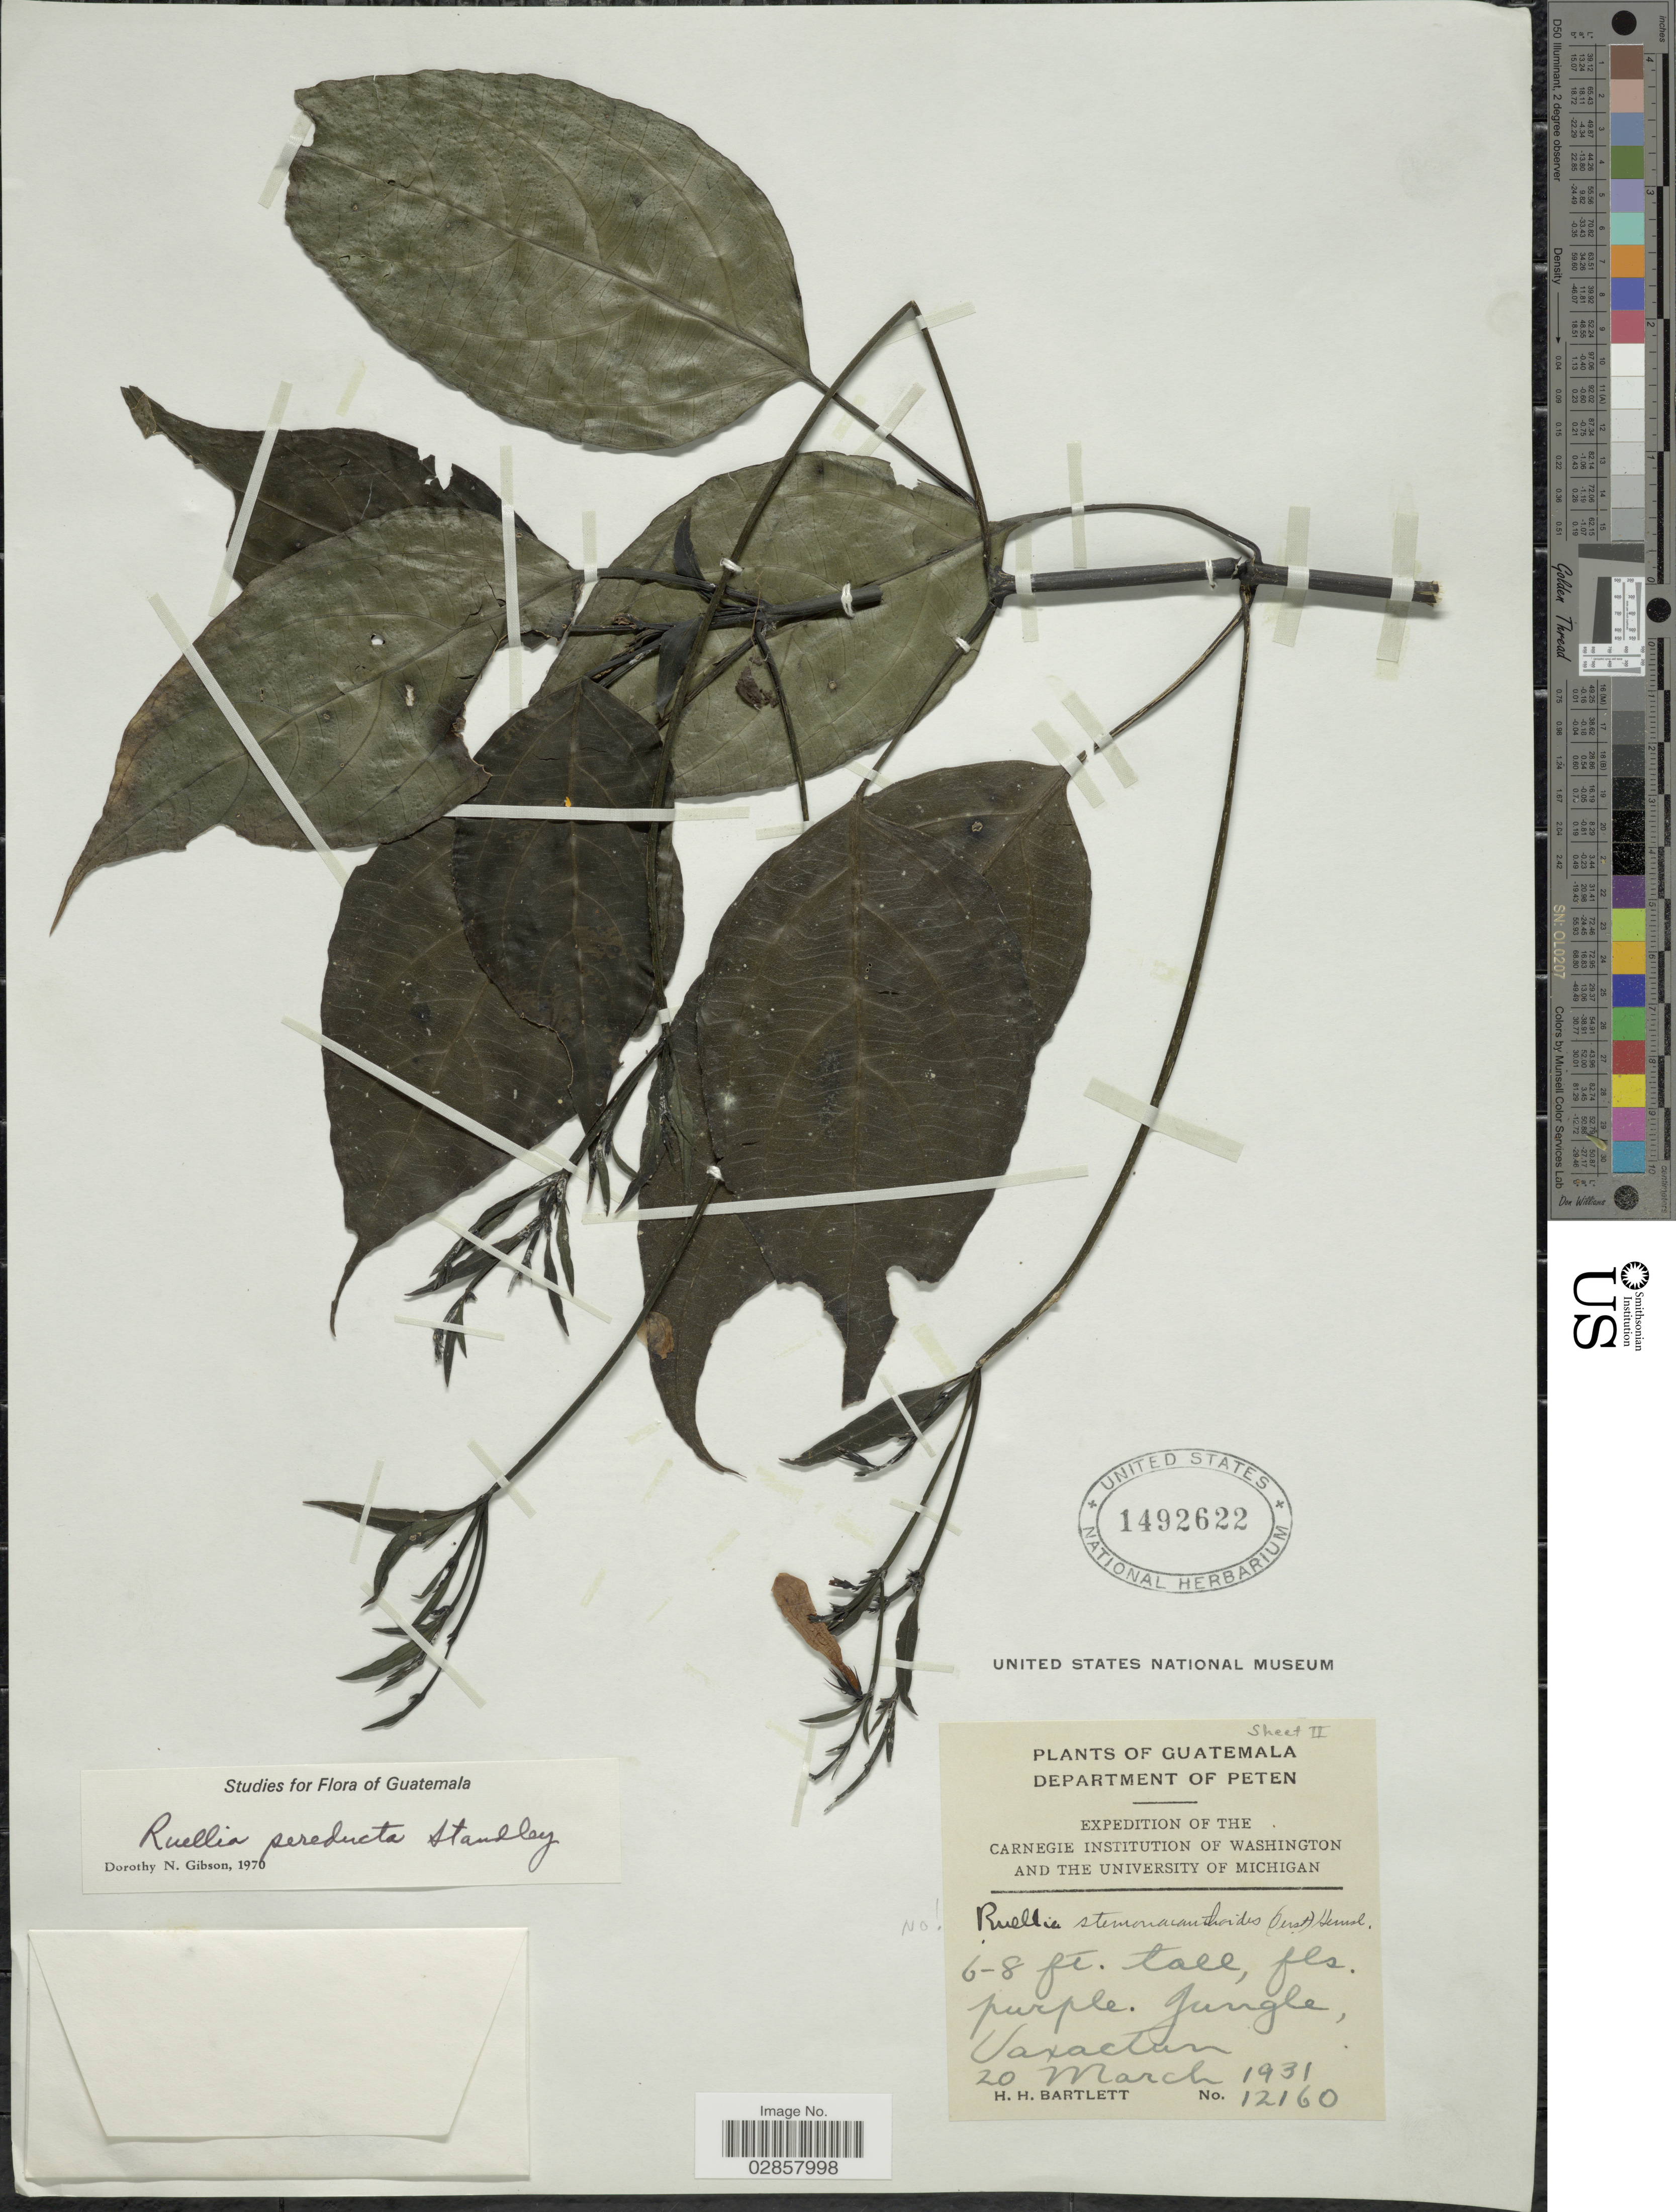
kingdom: Plantae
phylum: Tracheophyta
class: Magnoliopsida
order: Lamiales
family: Acanthaceae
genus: Ruellia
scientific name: Ruellia pereducta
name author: Standl. ex Lundell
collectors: H. H. Bartlett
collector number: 12160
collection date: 1931-03-20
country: Guatemala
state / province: El Petén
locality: Department of Peten. Uaxactan.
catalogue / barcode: US 1492622